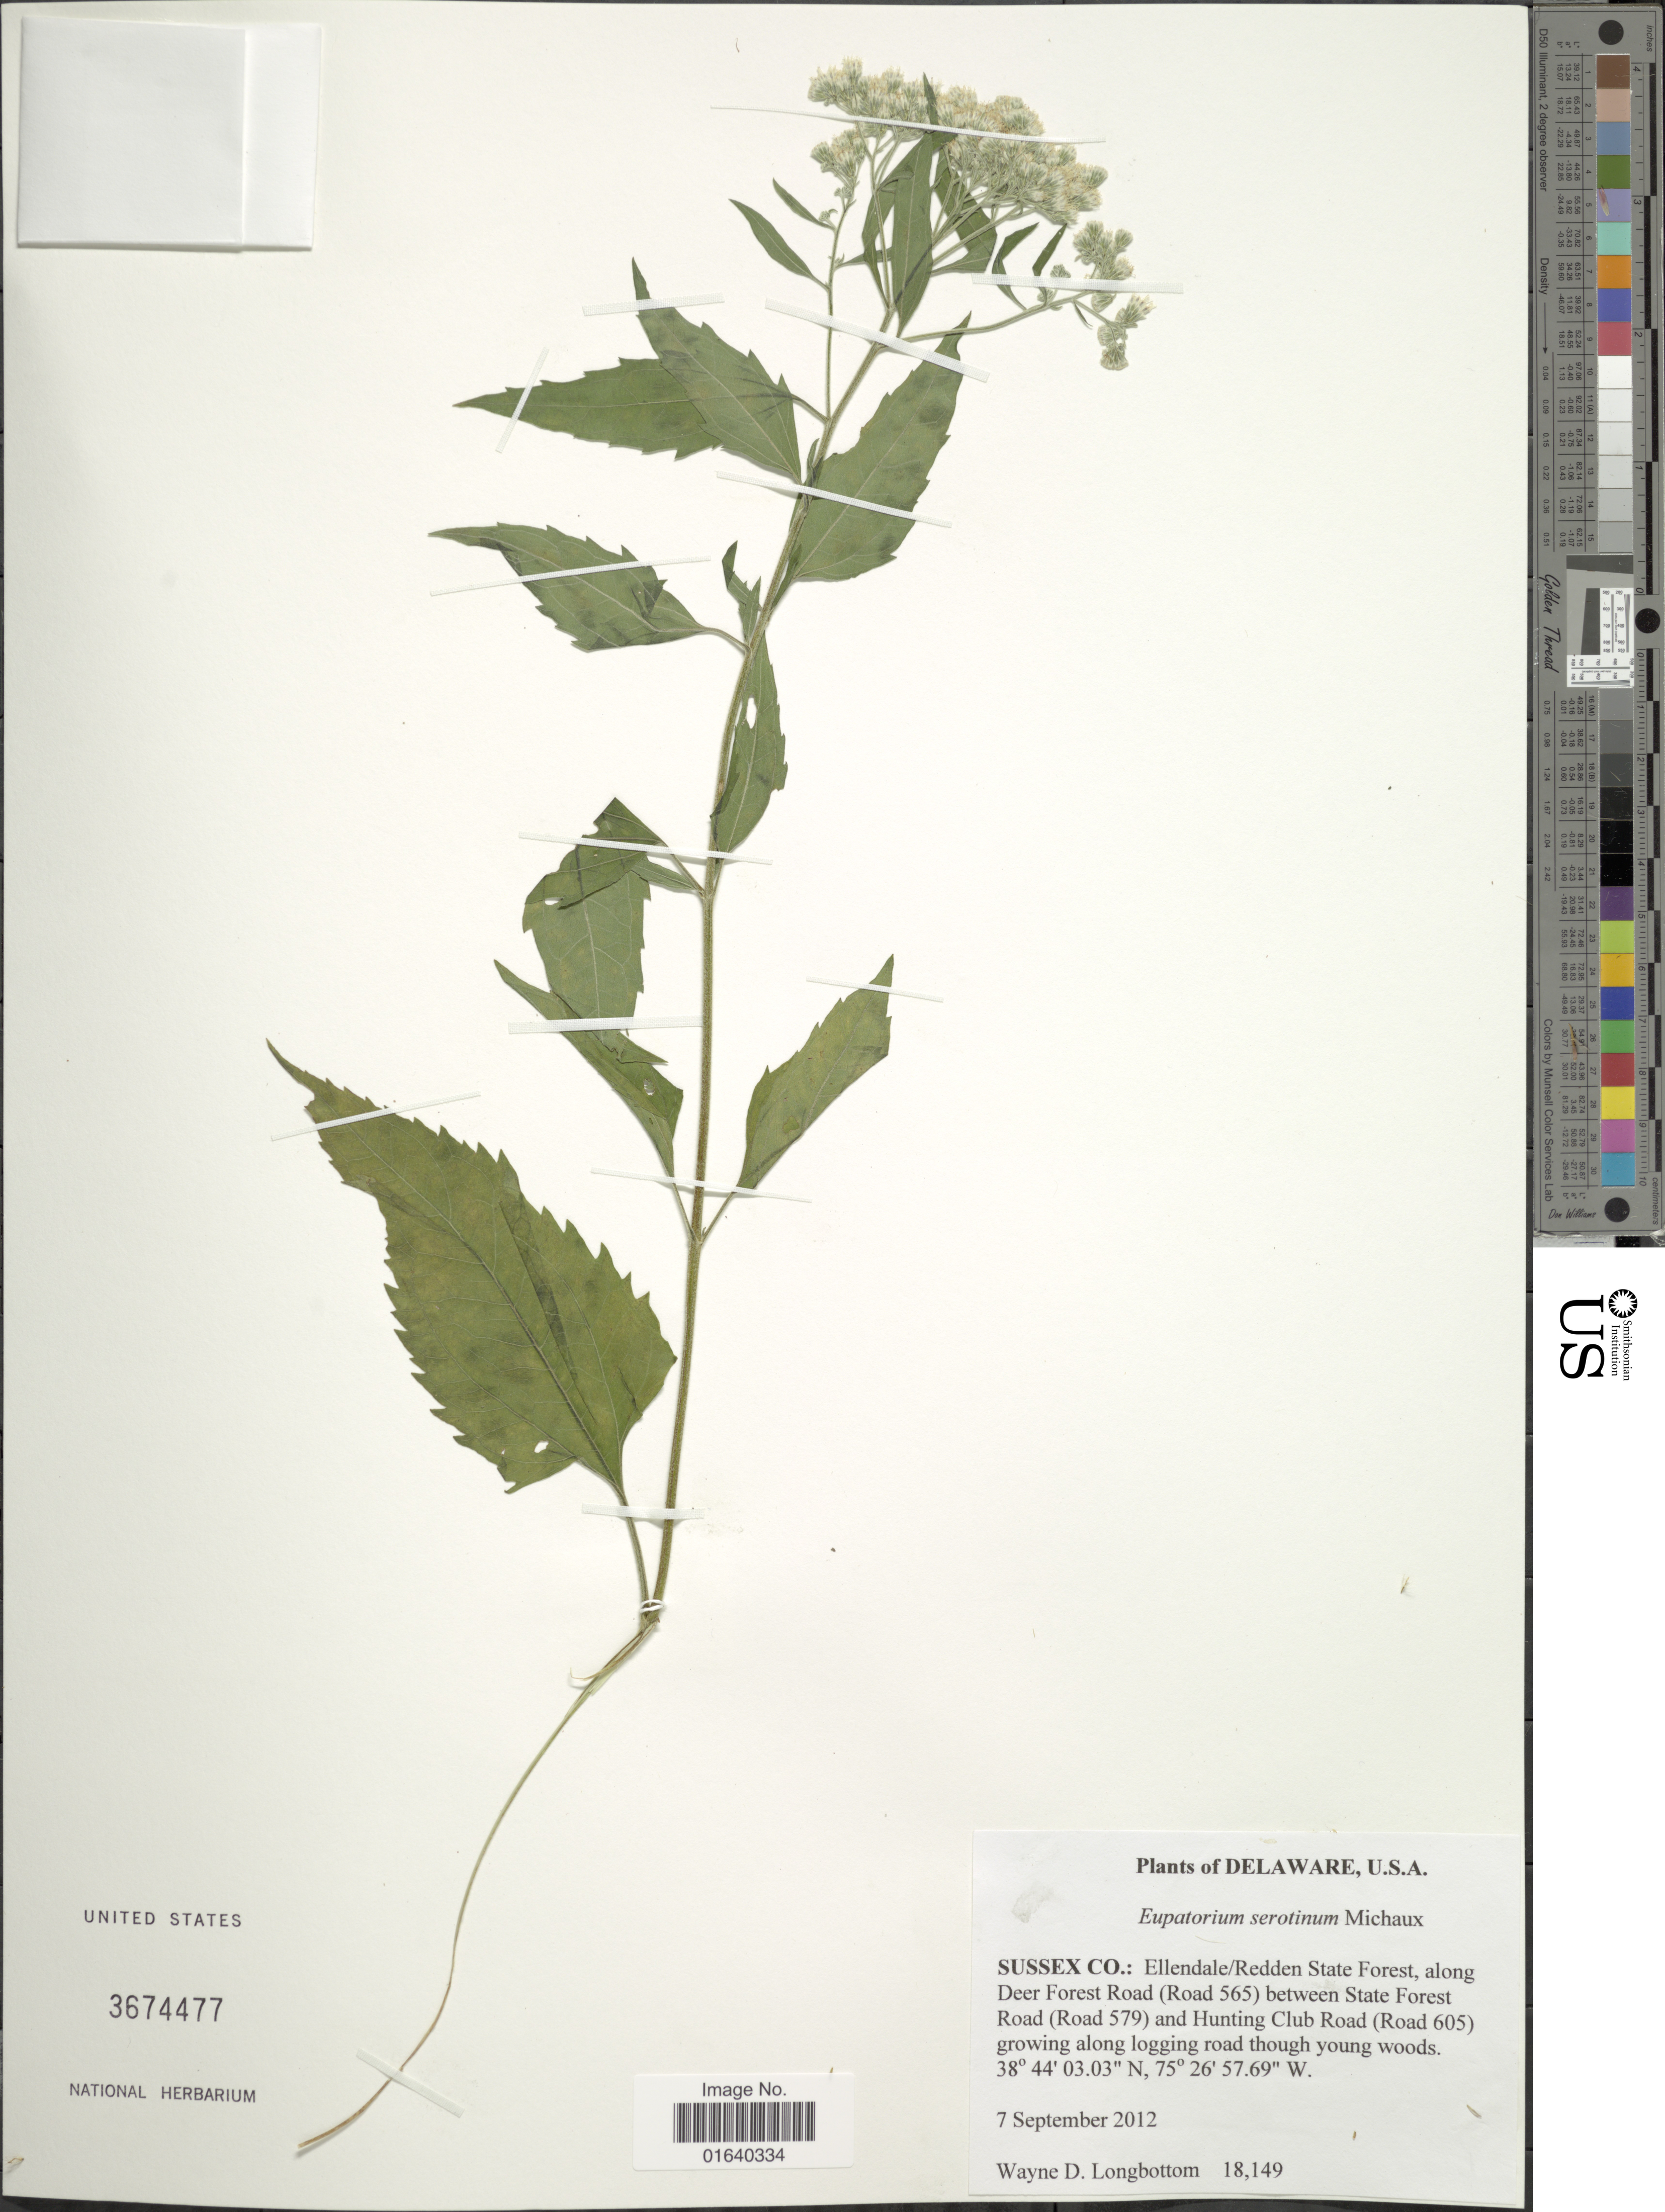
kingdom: Plantae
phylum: Tracheophyta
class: Magnoliopsida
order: Asterales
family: Asteraceae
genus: Eupatorium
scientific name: Eupatorium serotinum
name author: Michx.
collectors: W. D. Longbottom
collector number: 18149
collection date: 2012-09-07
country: United States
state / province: Delaware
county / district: Sussex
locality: Sussex Co: Ellendale/Reddem State Forest, along Deer Forest Road (Road 565) between State Forest Road (Road579) and Hunting Club Road (Road 605) growing along logging road though young woods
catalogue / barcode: US 3674477